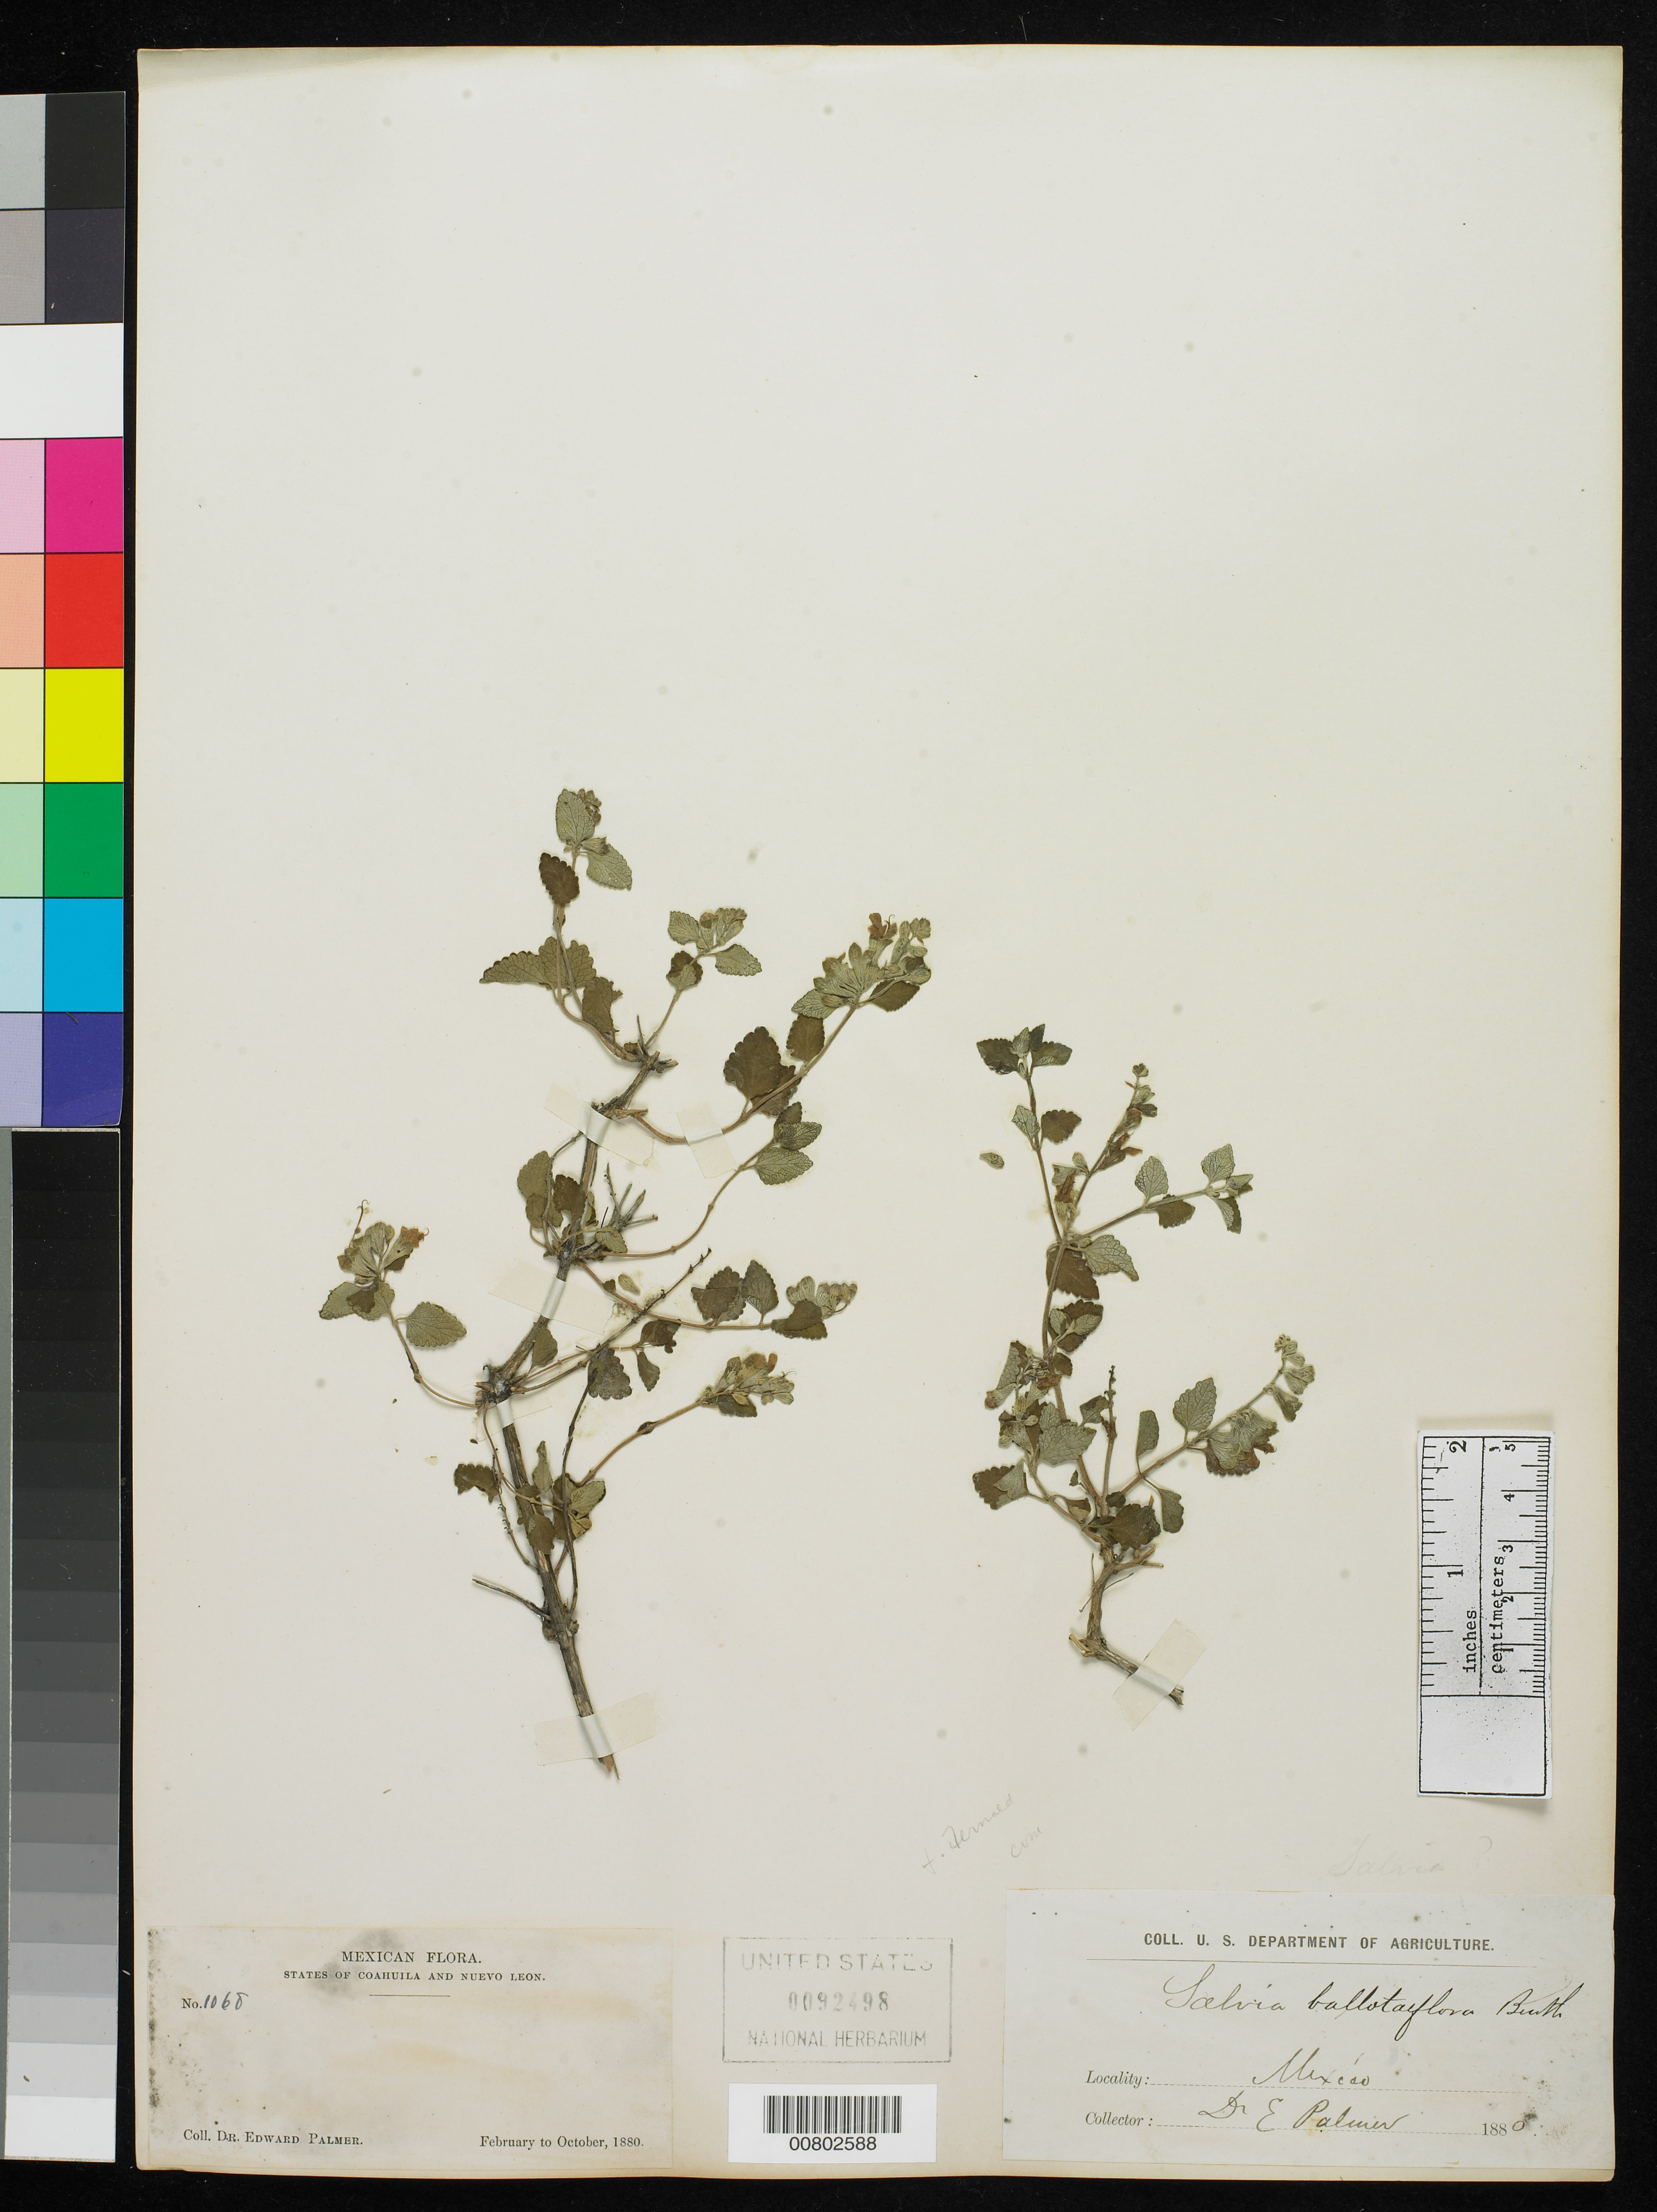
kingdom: Plantae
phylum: Tracheophyta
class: Magnoliopsida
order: Lamiales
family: Lamiaceae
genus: Salvia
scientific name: Salvia ballotiflora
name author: Benth.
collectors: E. Palmer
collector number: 1068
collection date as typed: Feb 1880 to -- Oct 1880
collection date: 1880-02/1880-10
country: Mexico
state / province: Coahuila / Nuevo León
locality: States of Coahuila and Nuevo León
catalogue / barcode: US 92498